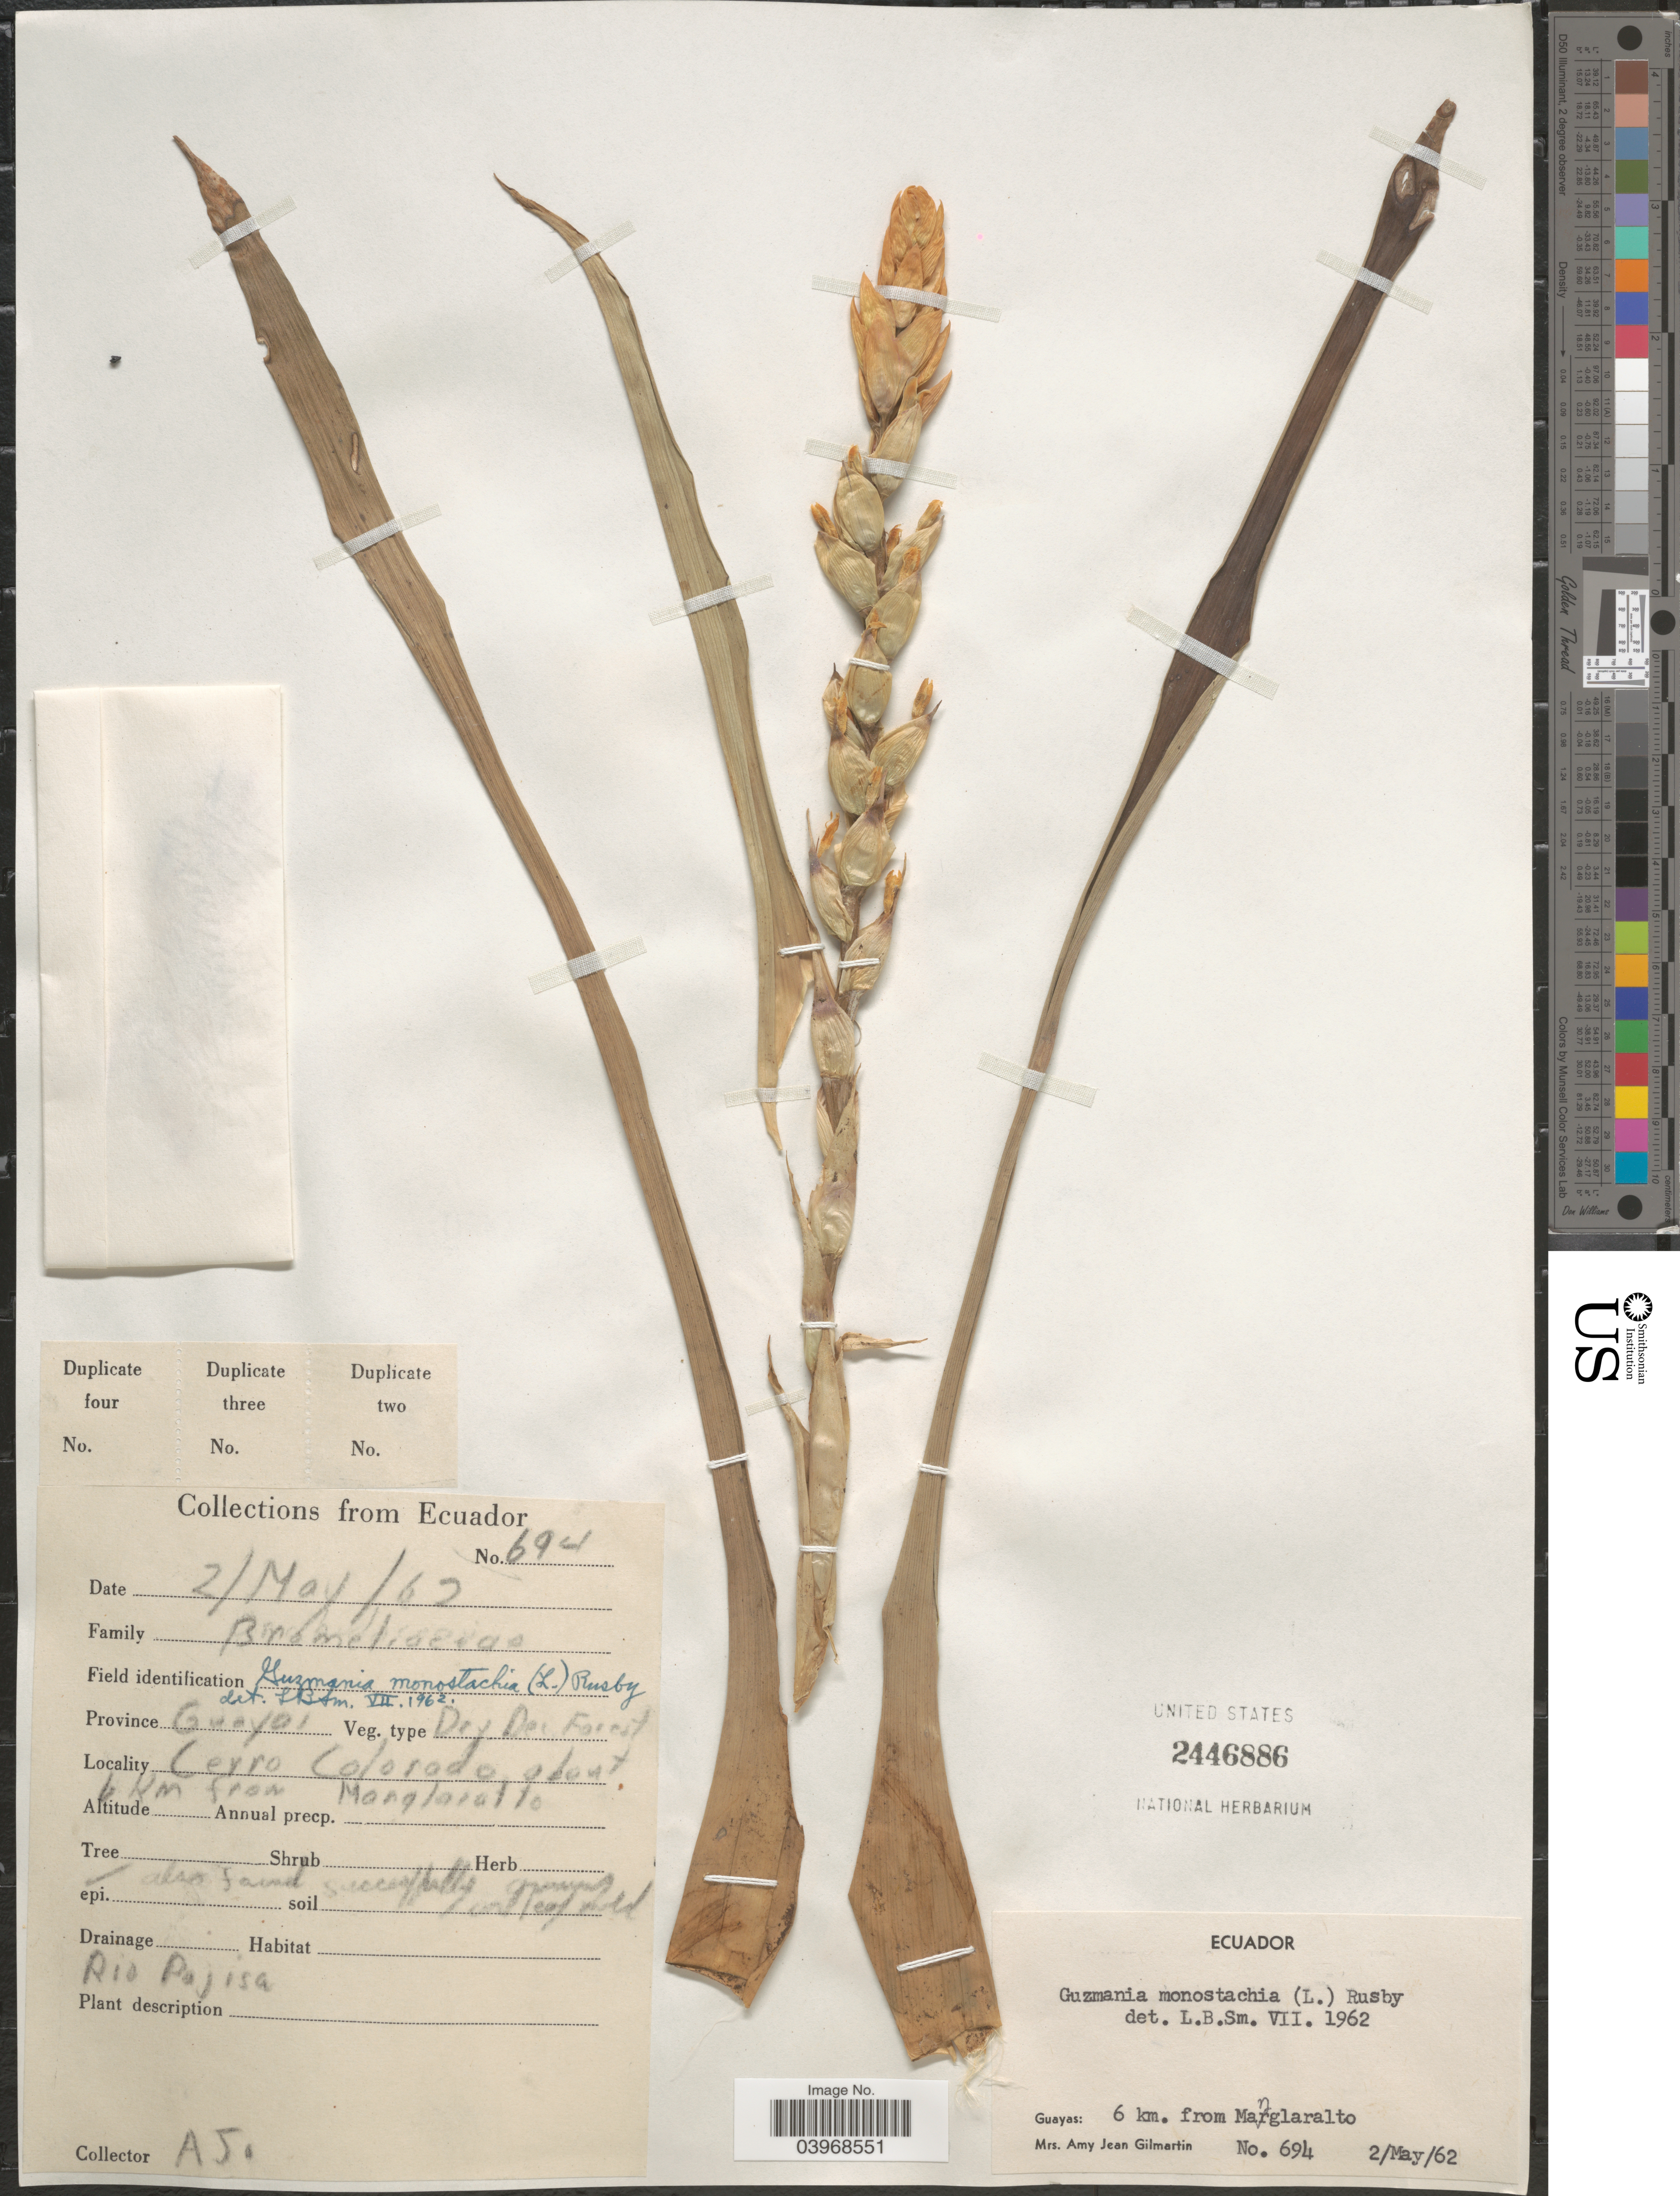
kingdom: Plantae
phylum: Tracheophyta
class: Liliopsida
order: Poales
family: Bromeliaceae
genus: Guzmania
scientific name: Guzmania monostachia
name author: (L.) Rusby ex Mez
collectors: A. J. Gilmartin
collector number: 694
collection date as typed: Transcribed d/m/y: 2/5/62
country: Ecuador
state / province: Guayas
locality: Cerro Colorado about 6 Km from Manglaralto. Rio Pajisa.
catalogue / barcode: US 2446886